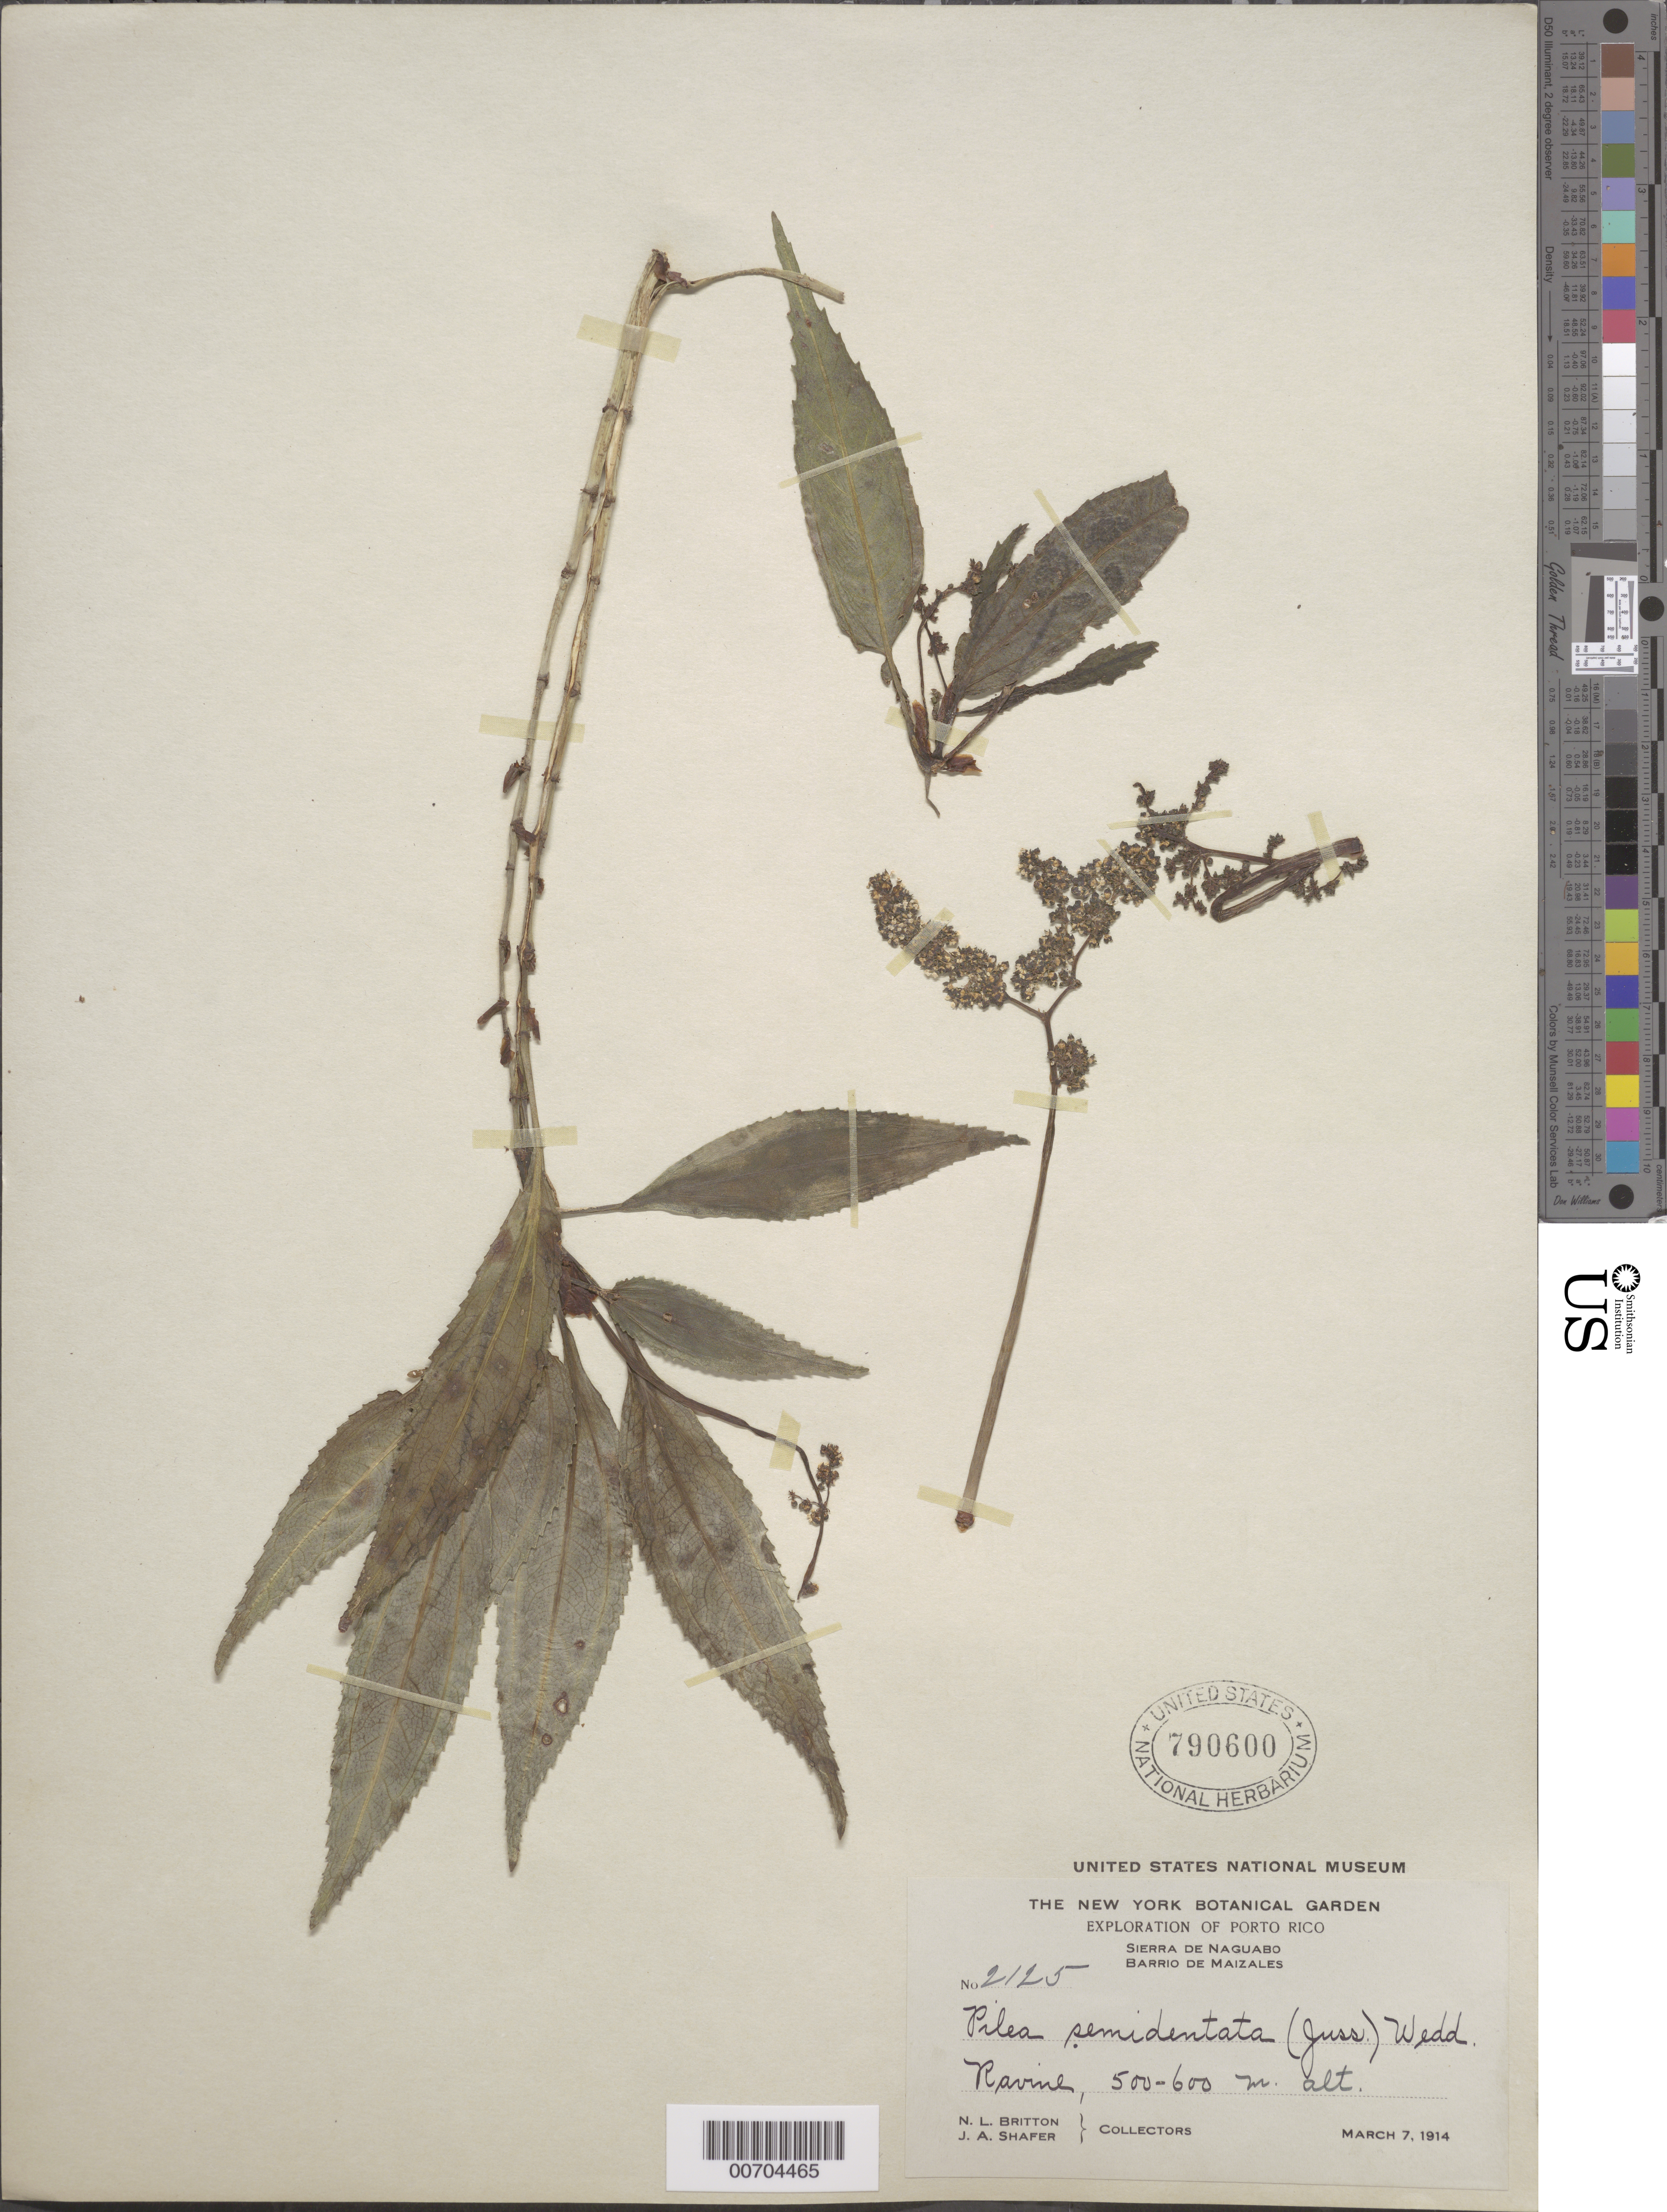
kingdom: Plantae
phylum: Tracheophyta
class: Magnoliopsida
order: Rosales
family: Urticaceae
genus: Pilea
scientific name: Pilea semidentata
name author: (Juss. ex Poir.) Wedd.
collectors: N. Britton & J. A. Shafer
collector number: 2125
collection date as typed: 07 Mar 1914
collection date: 1914-03-07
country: Puerto Rico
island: Greater Antilles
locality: Sierra de Naguabo, Barrio de Maizales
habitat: Ravine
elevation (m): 500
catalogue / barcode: US 790600